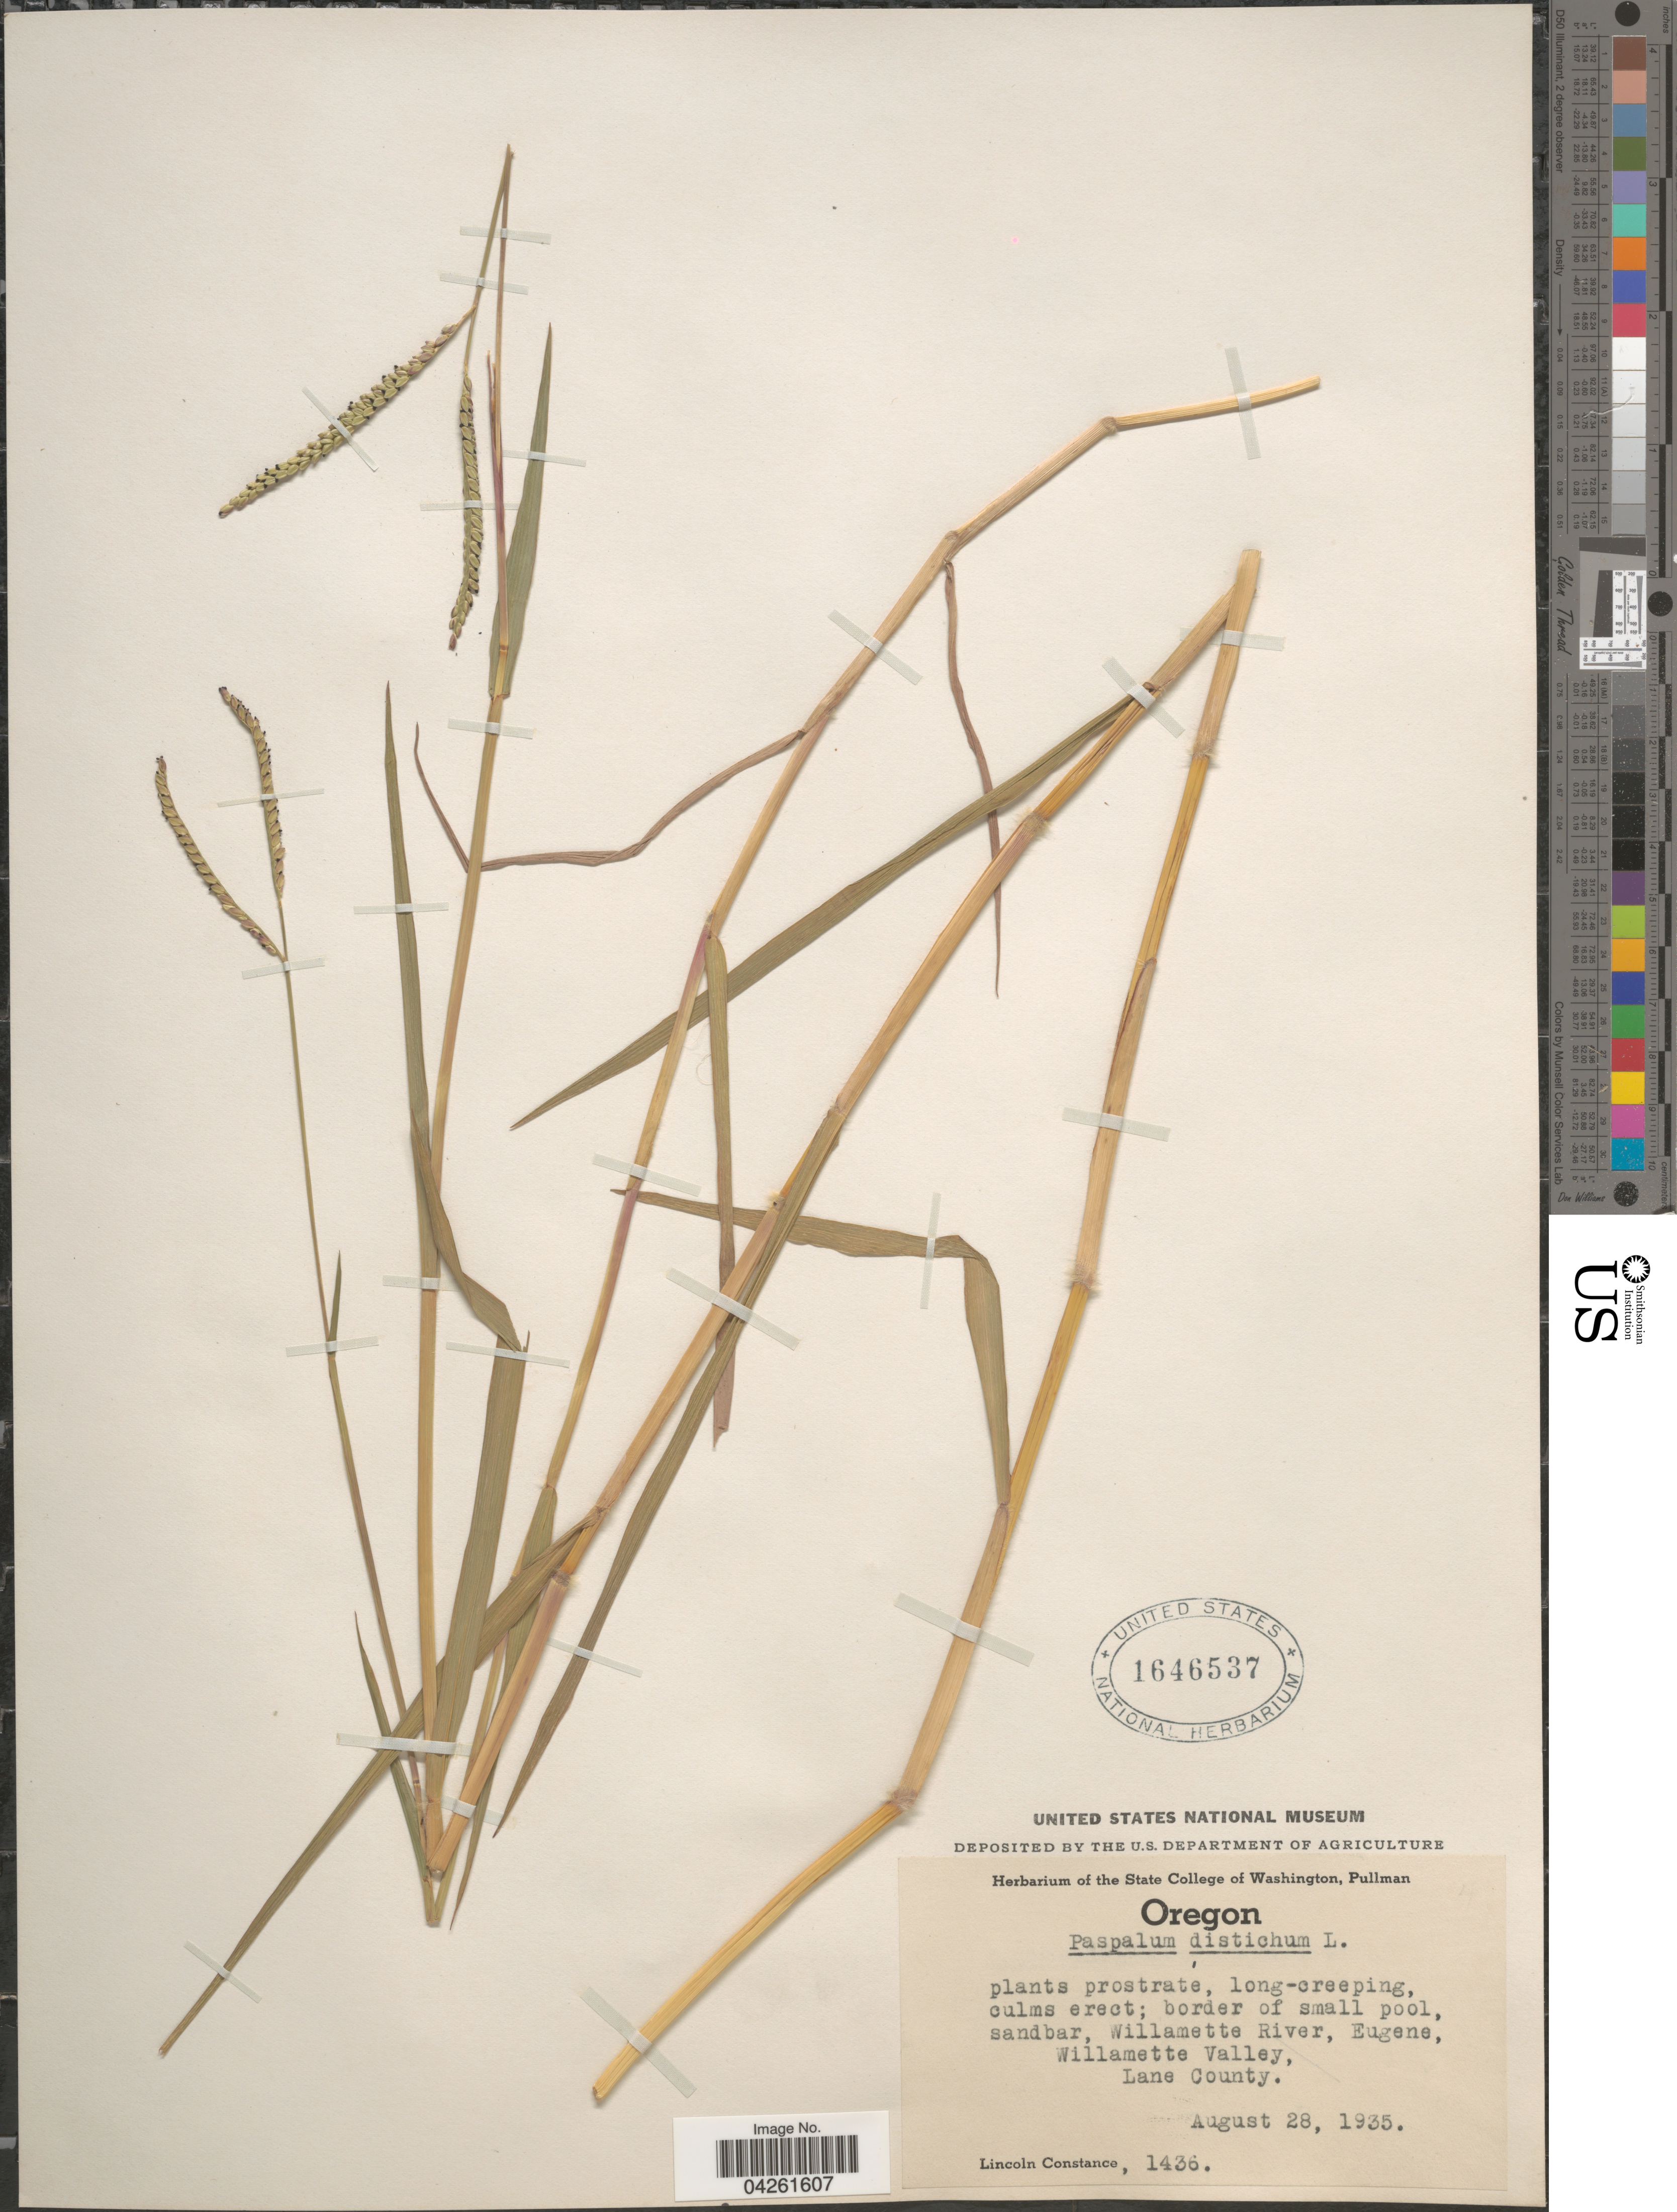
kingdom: Plantae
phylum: Tracheophyta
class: Liliopsida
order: Poales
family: Poaceae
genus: Paspalum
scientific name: Paspalum distichum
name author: L.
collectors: L. Constance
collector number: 1436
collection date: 1935-08-28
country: United States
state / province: Oregon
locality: Border of small pool, sandbar, Willamette River, Eugene, Willamette Valley, Lane County.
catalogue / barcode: US 1646537